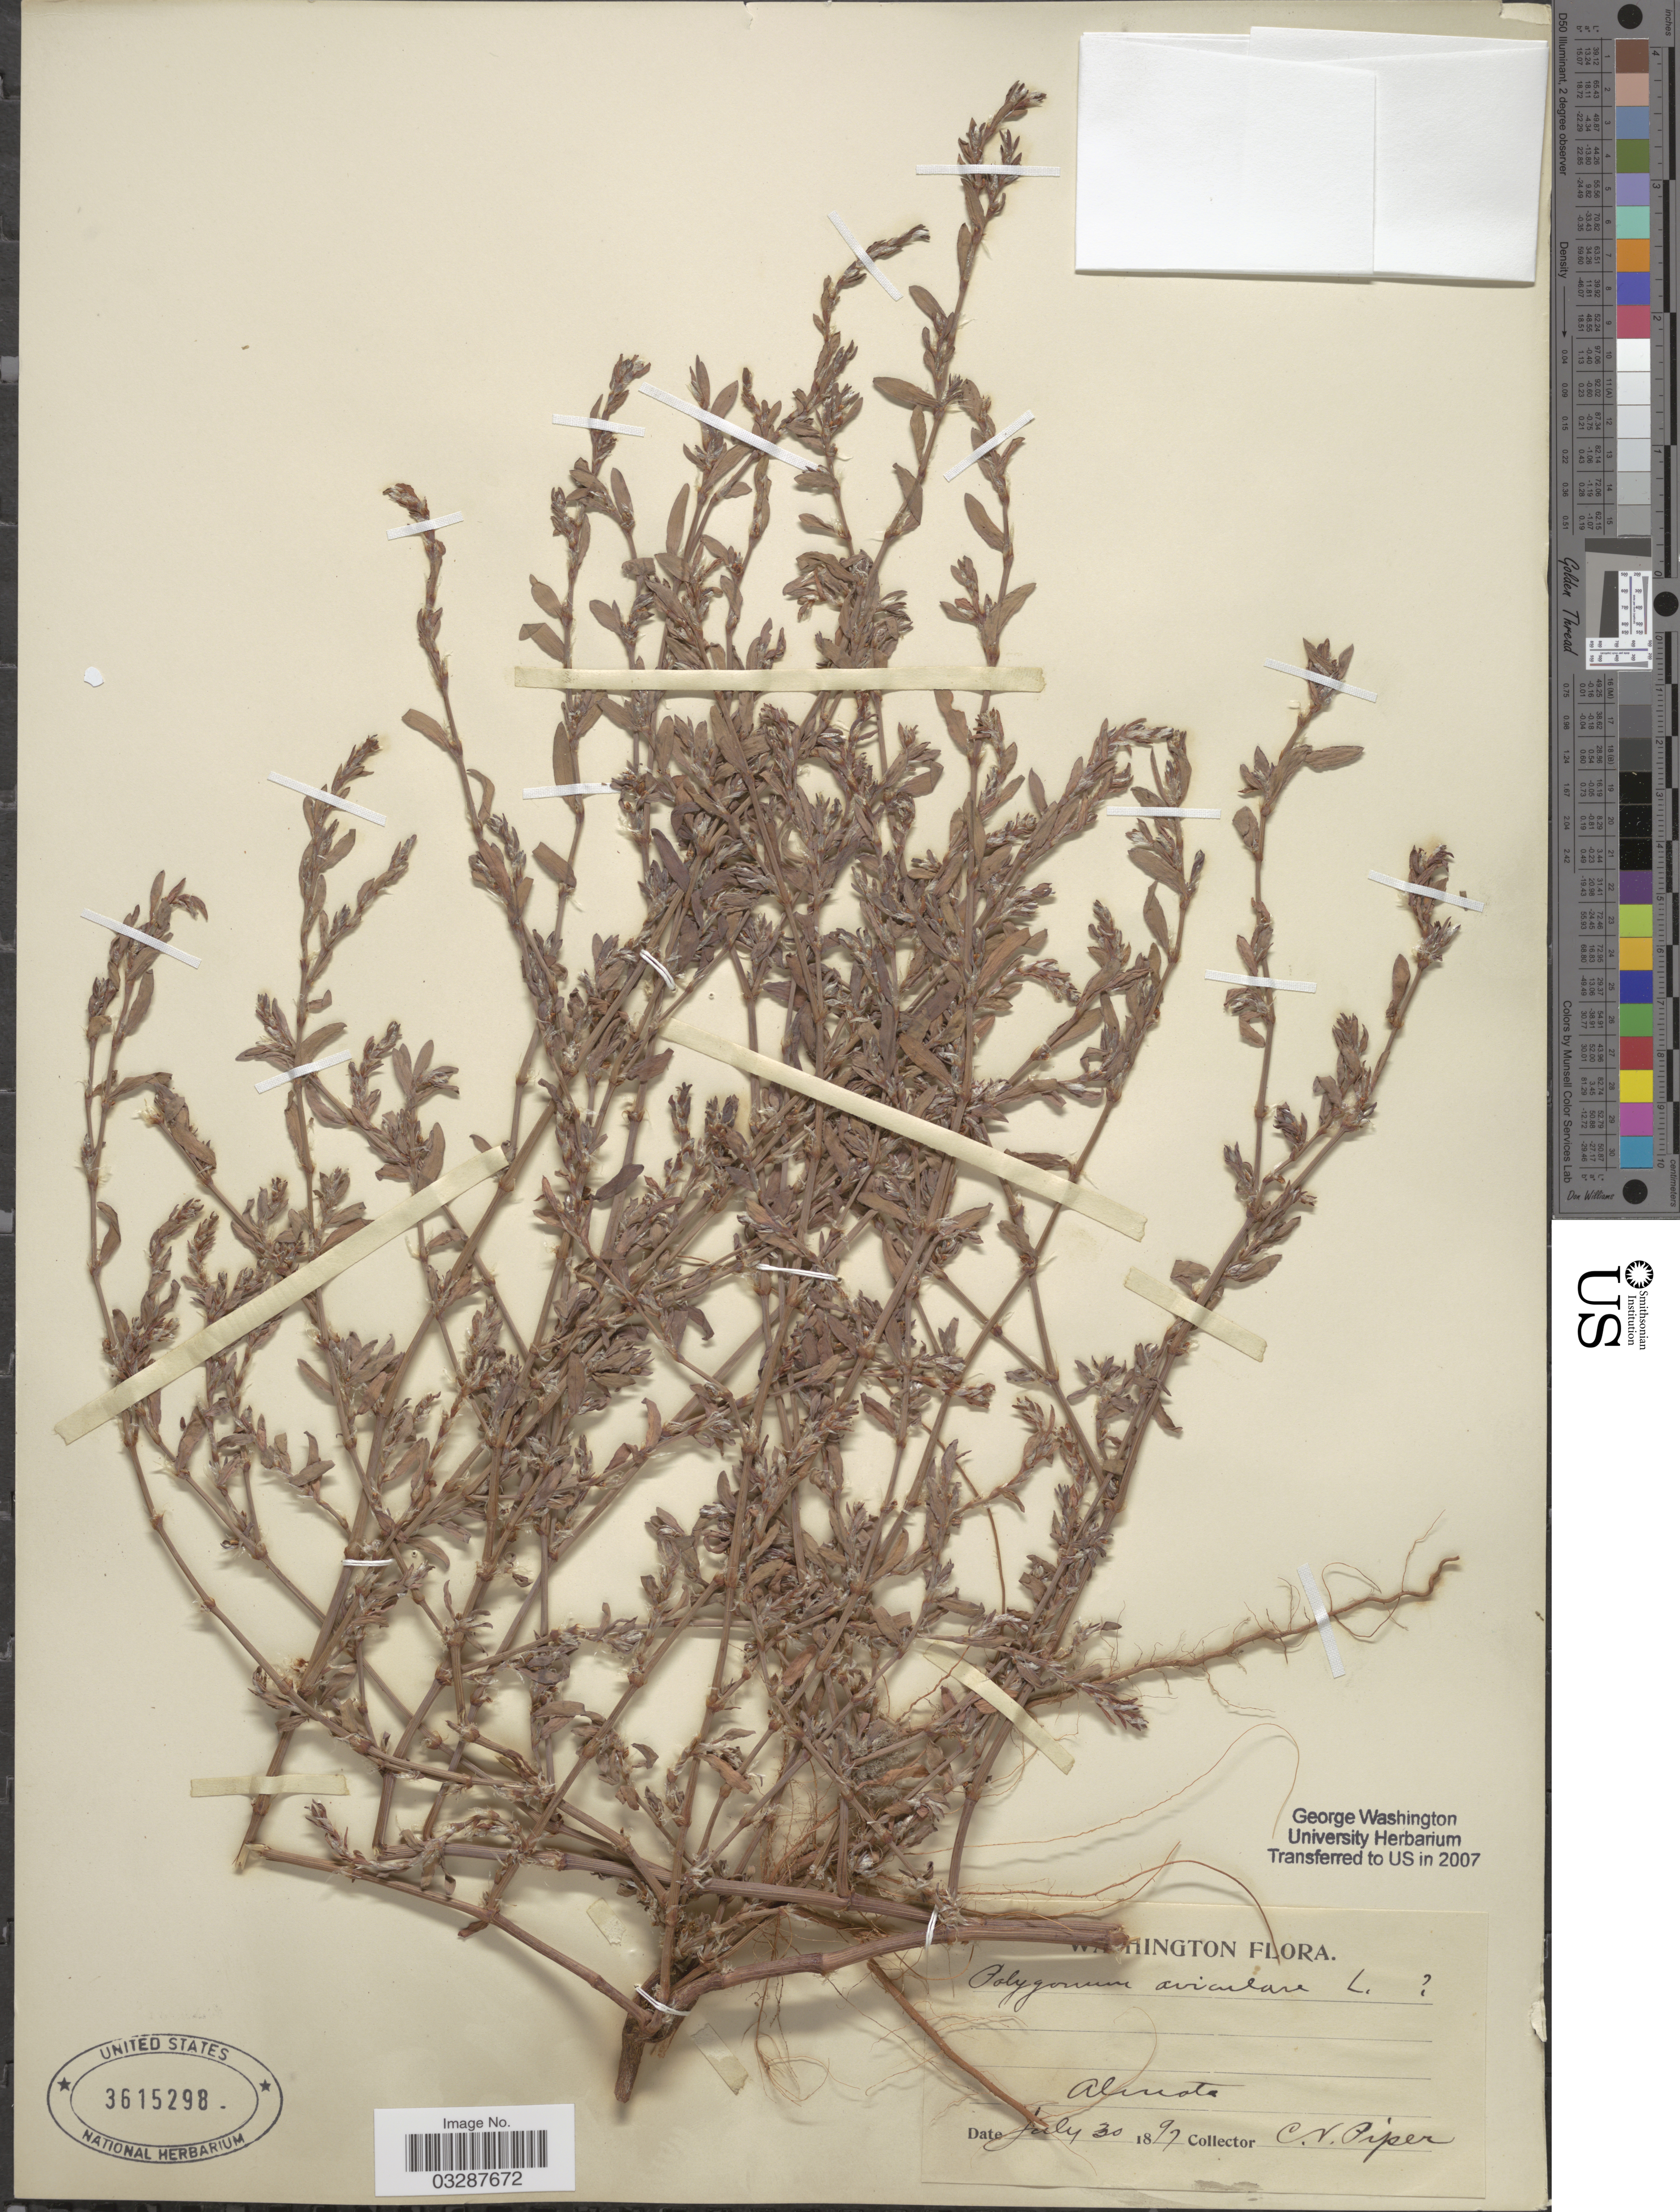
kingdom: Plantae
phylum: Tracheophyta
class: Magnoliopsida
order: Caryophyllales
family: Polygonaceae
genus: Polygonum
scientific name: Polygonum aviculare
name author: L.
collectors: C. V. Piper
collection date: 1897-07-30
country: United States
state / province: Washington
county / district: Whitman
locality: Almota.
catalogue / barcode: US 3615298